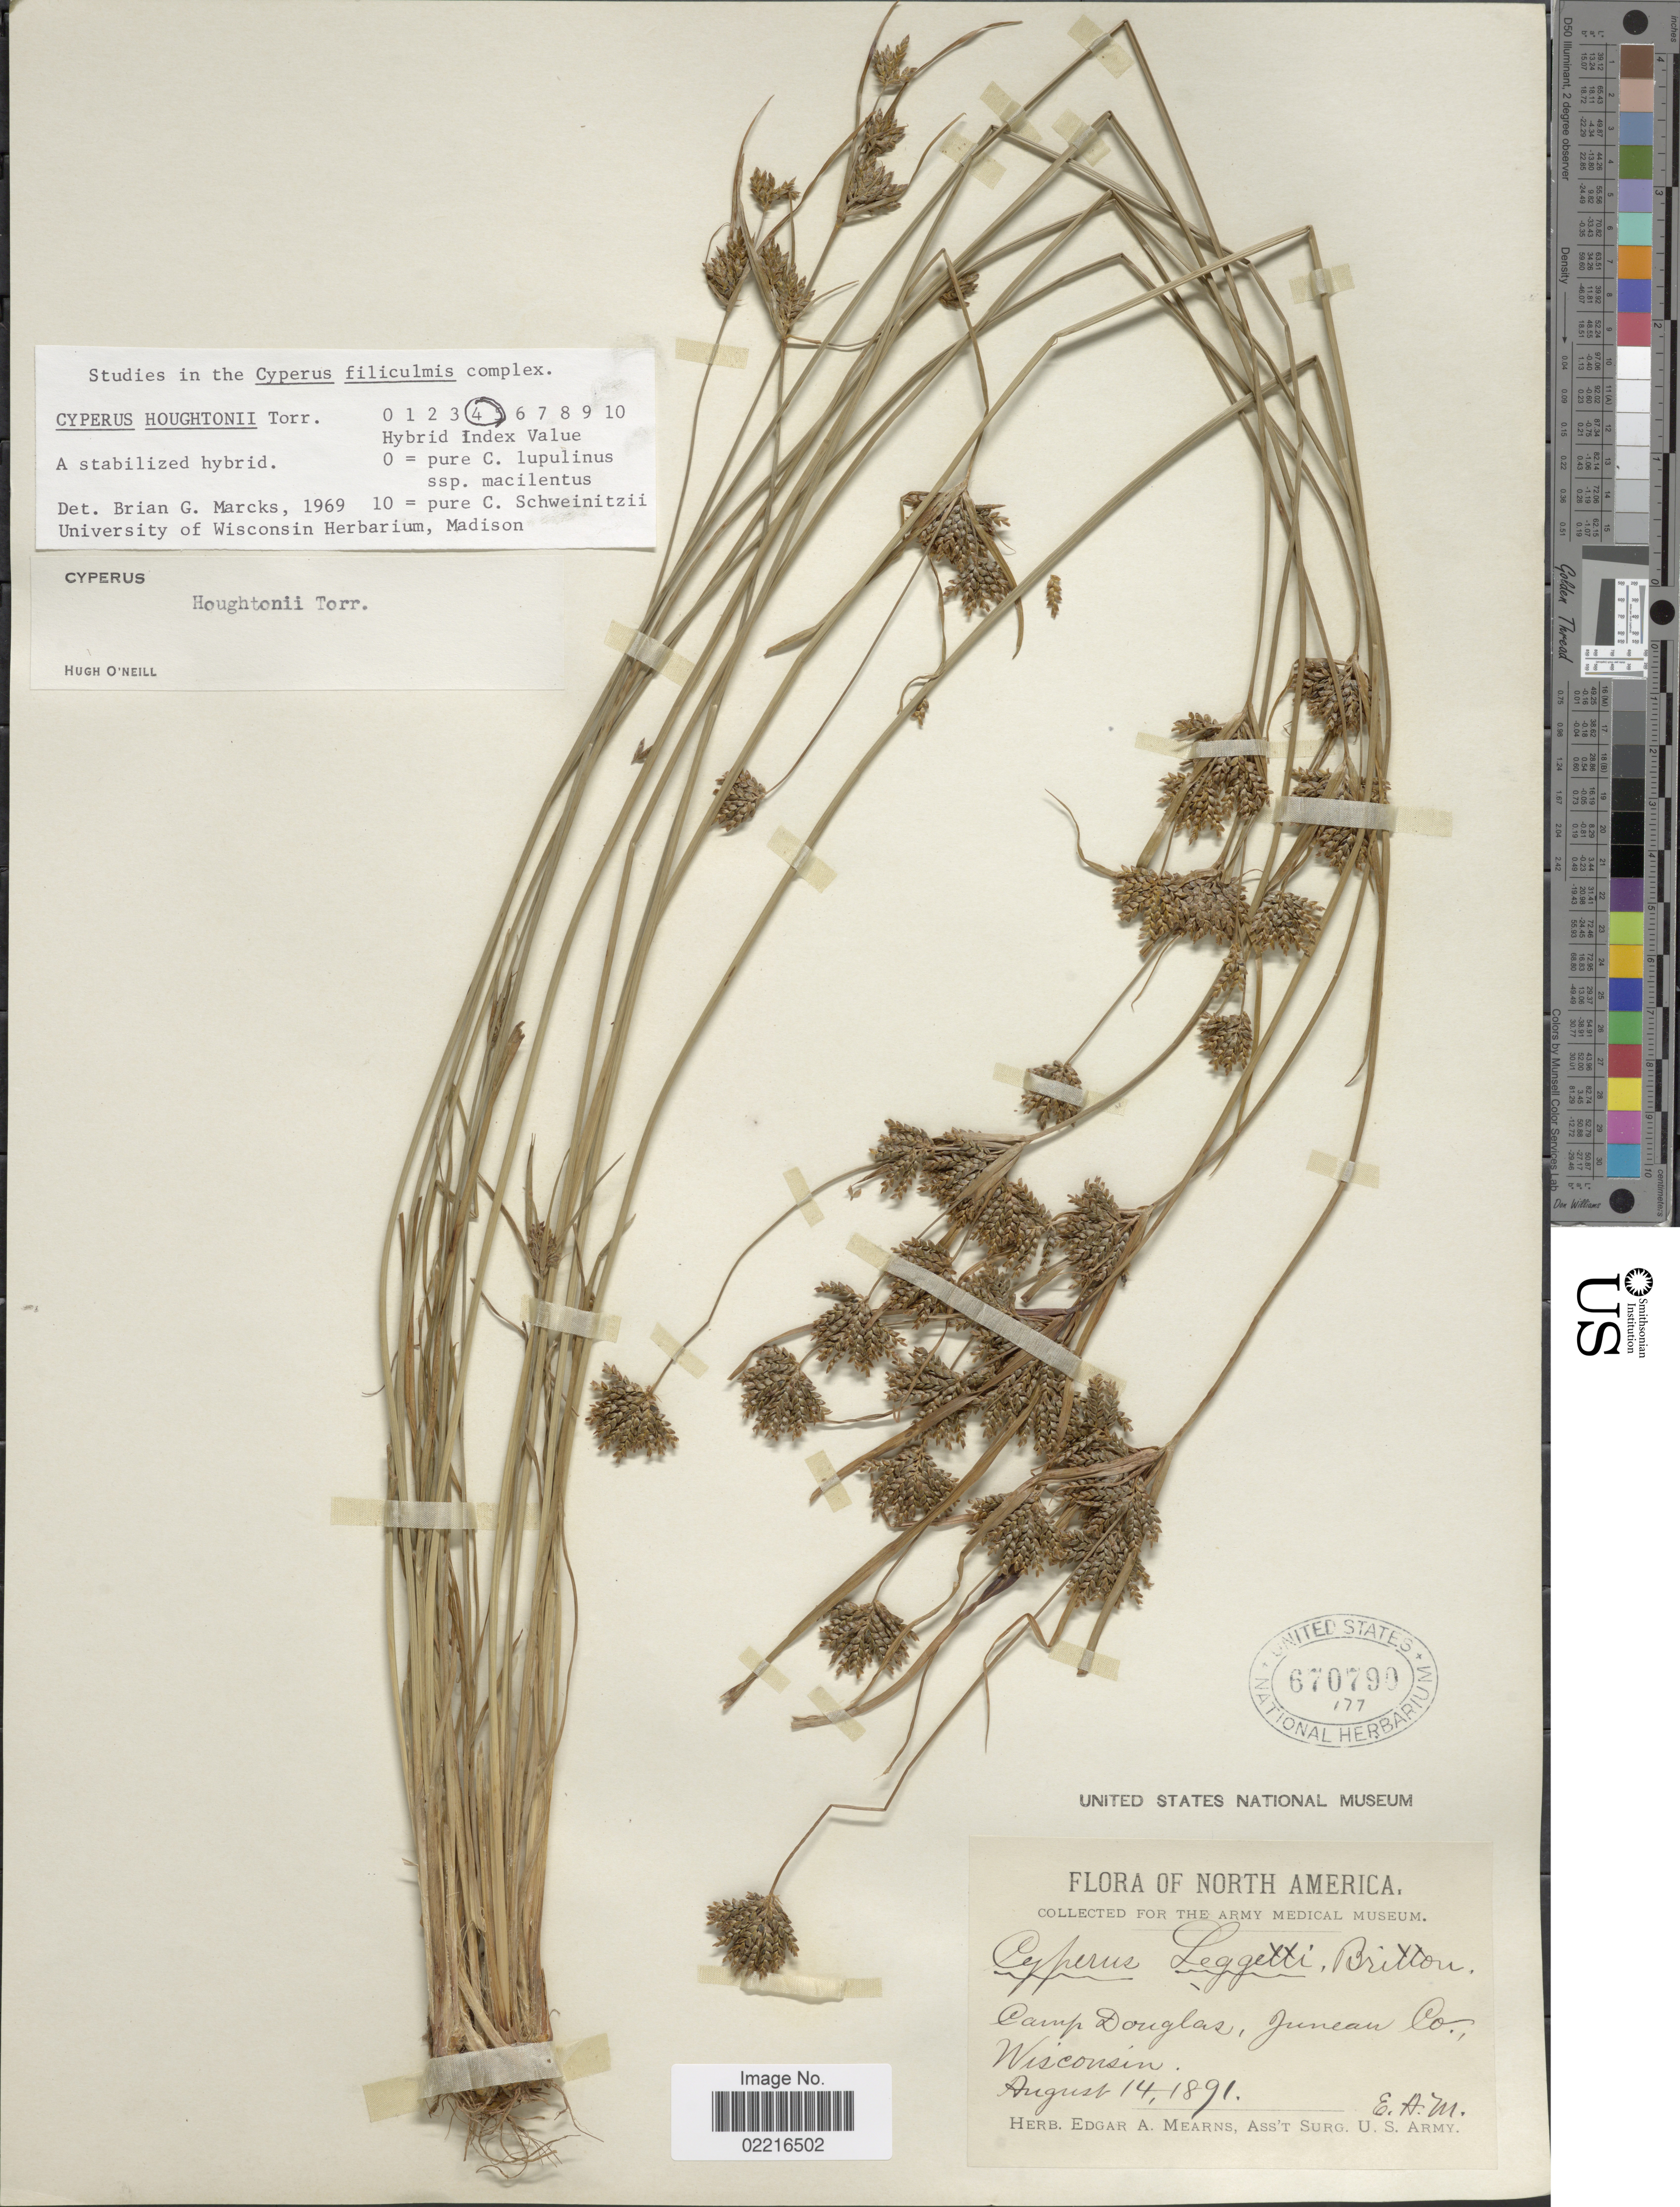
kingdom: Plantae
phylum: Tracheophyta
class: Liliopsida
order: Poales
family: Cyperaceae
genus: Cyperus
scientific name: Cyperus houghtonii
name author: Torr.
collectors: E. A. Mearns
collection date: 1891-08-14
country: United States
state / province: Wisconsin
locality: Camp Douglas, Juneau Co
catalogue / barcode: US 670799